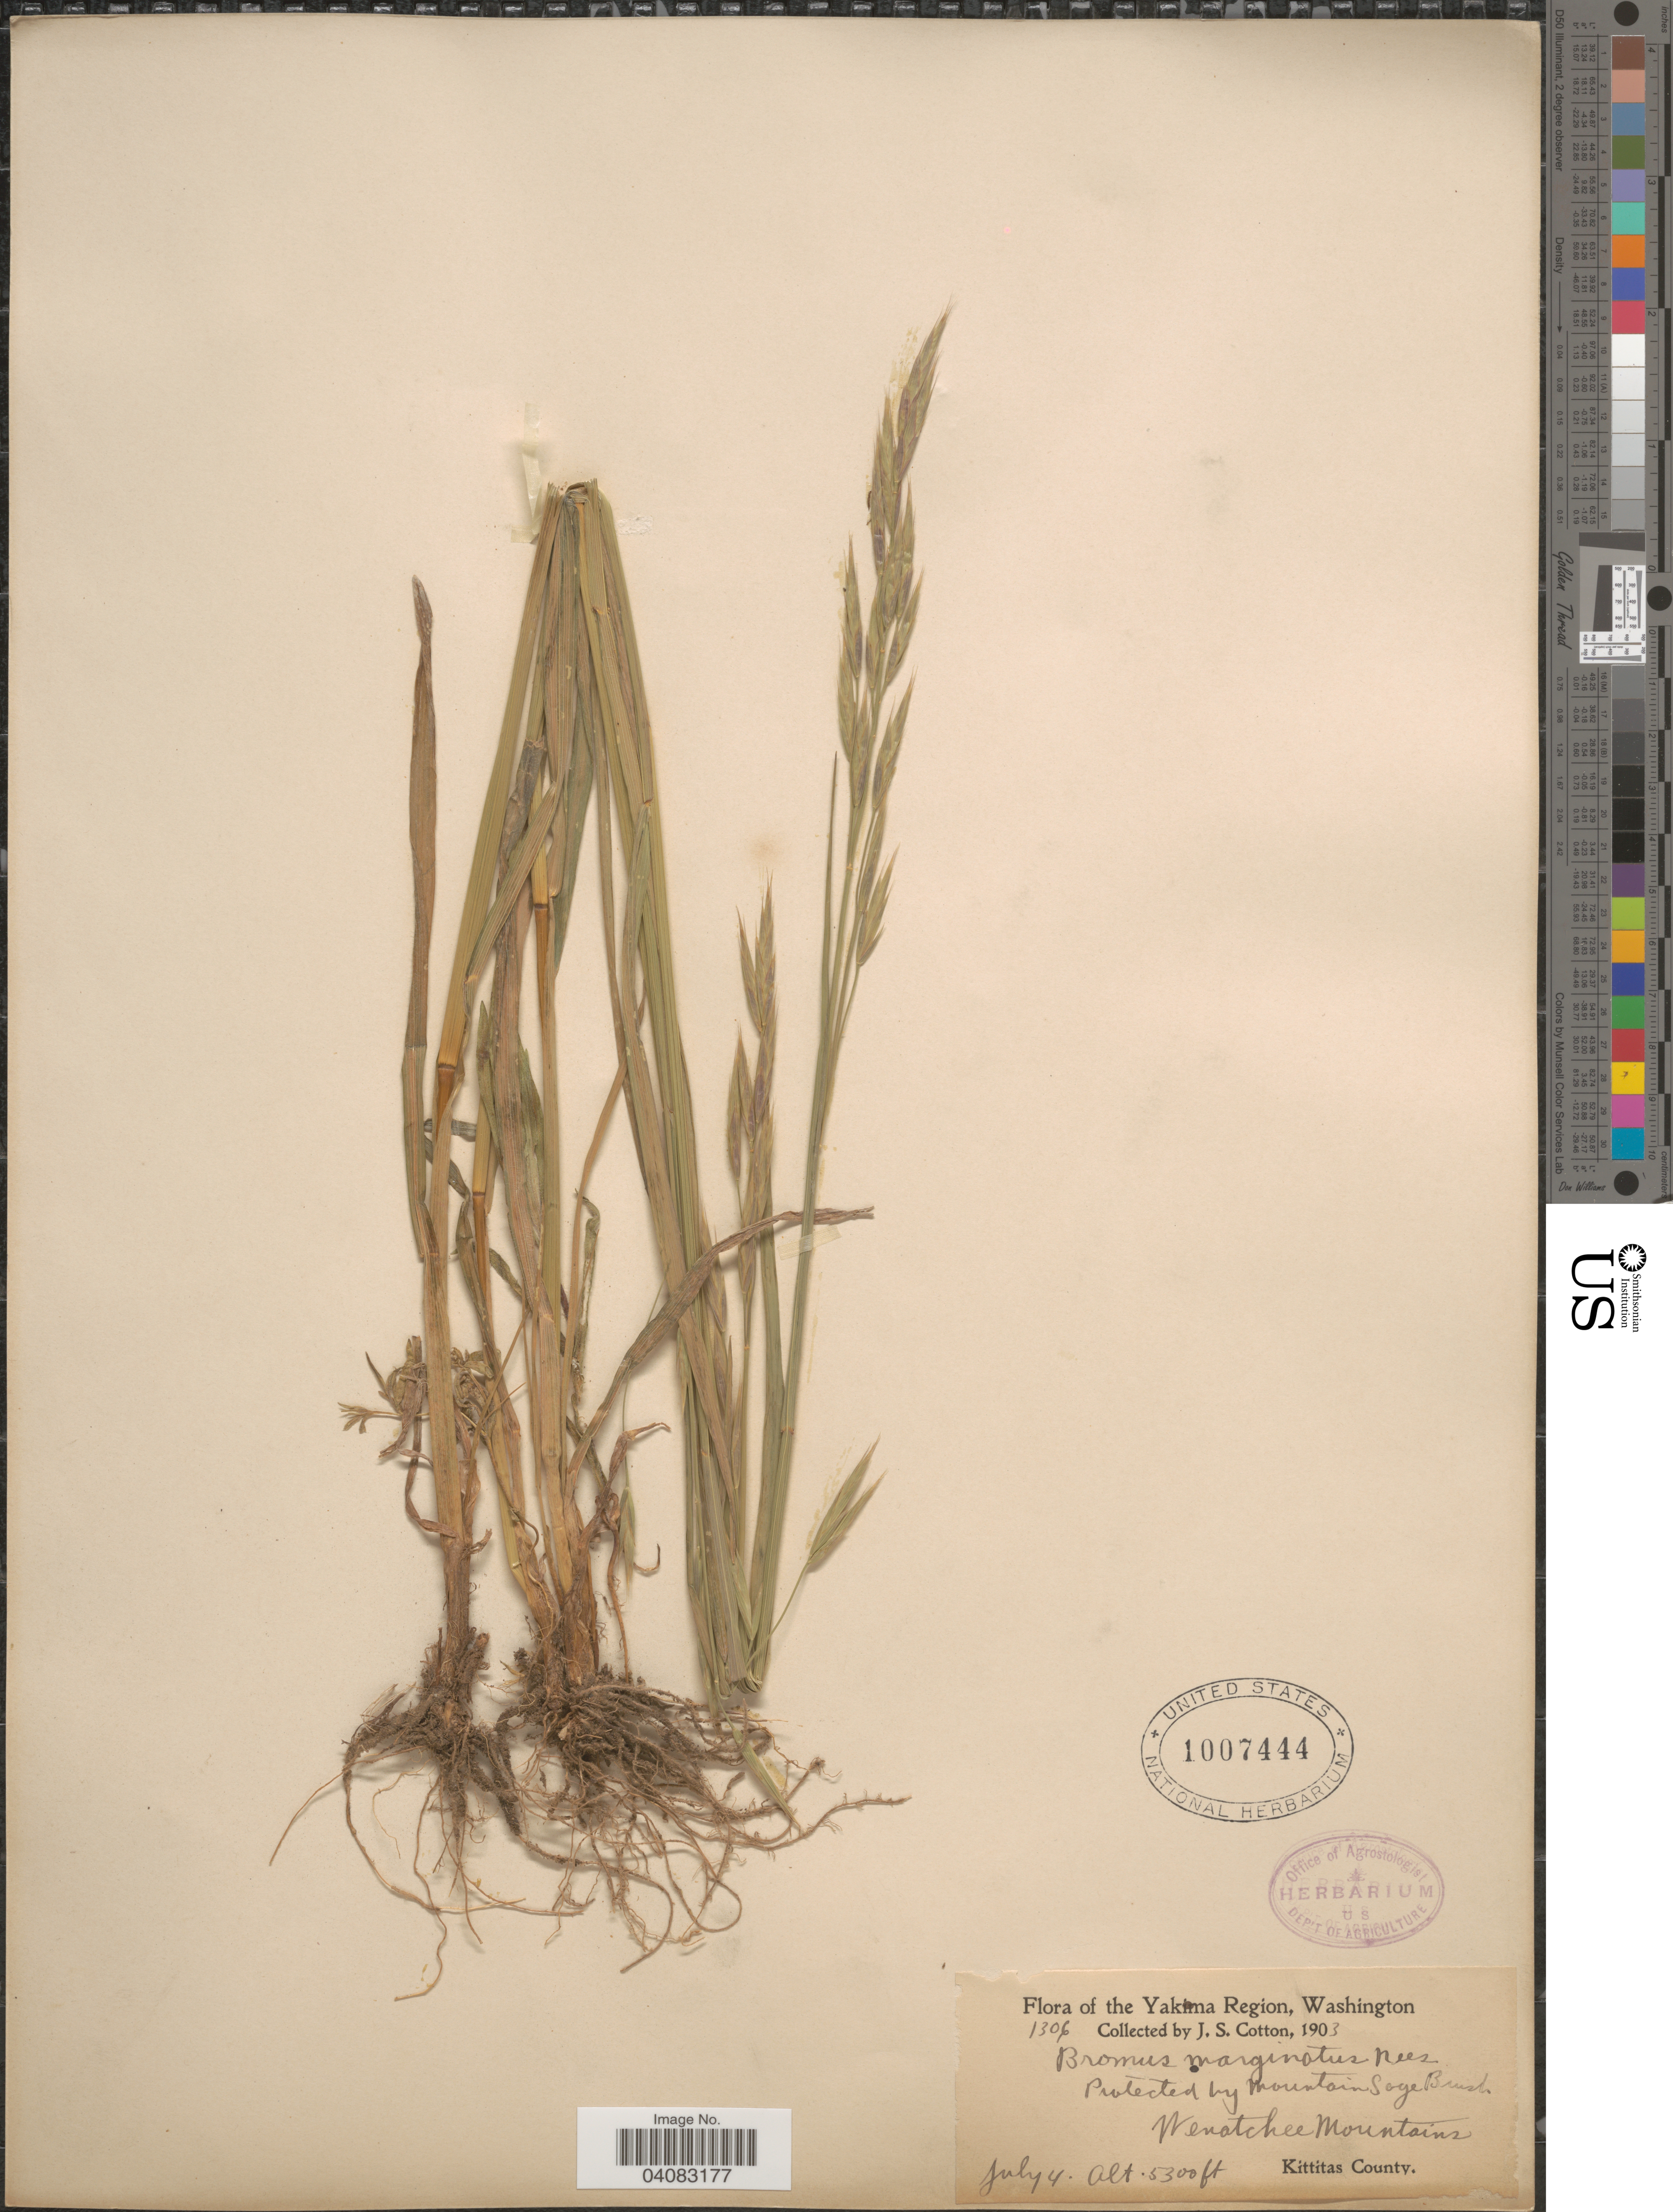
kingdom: Plantae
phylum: Tracheophyta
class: Liliopsida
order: Poales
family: Poaceae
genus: Bromus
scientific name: Bromus marginatus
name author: Nees ex Steud.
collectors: J. S. Cotton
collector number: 1306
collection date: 1903-07-04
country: United States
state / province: Washington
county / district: Kittitas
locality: The Yakima Region. Wenatchee Mountains. Kittitas County.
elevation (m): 1615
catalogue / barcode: US 1007444